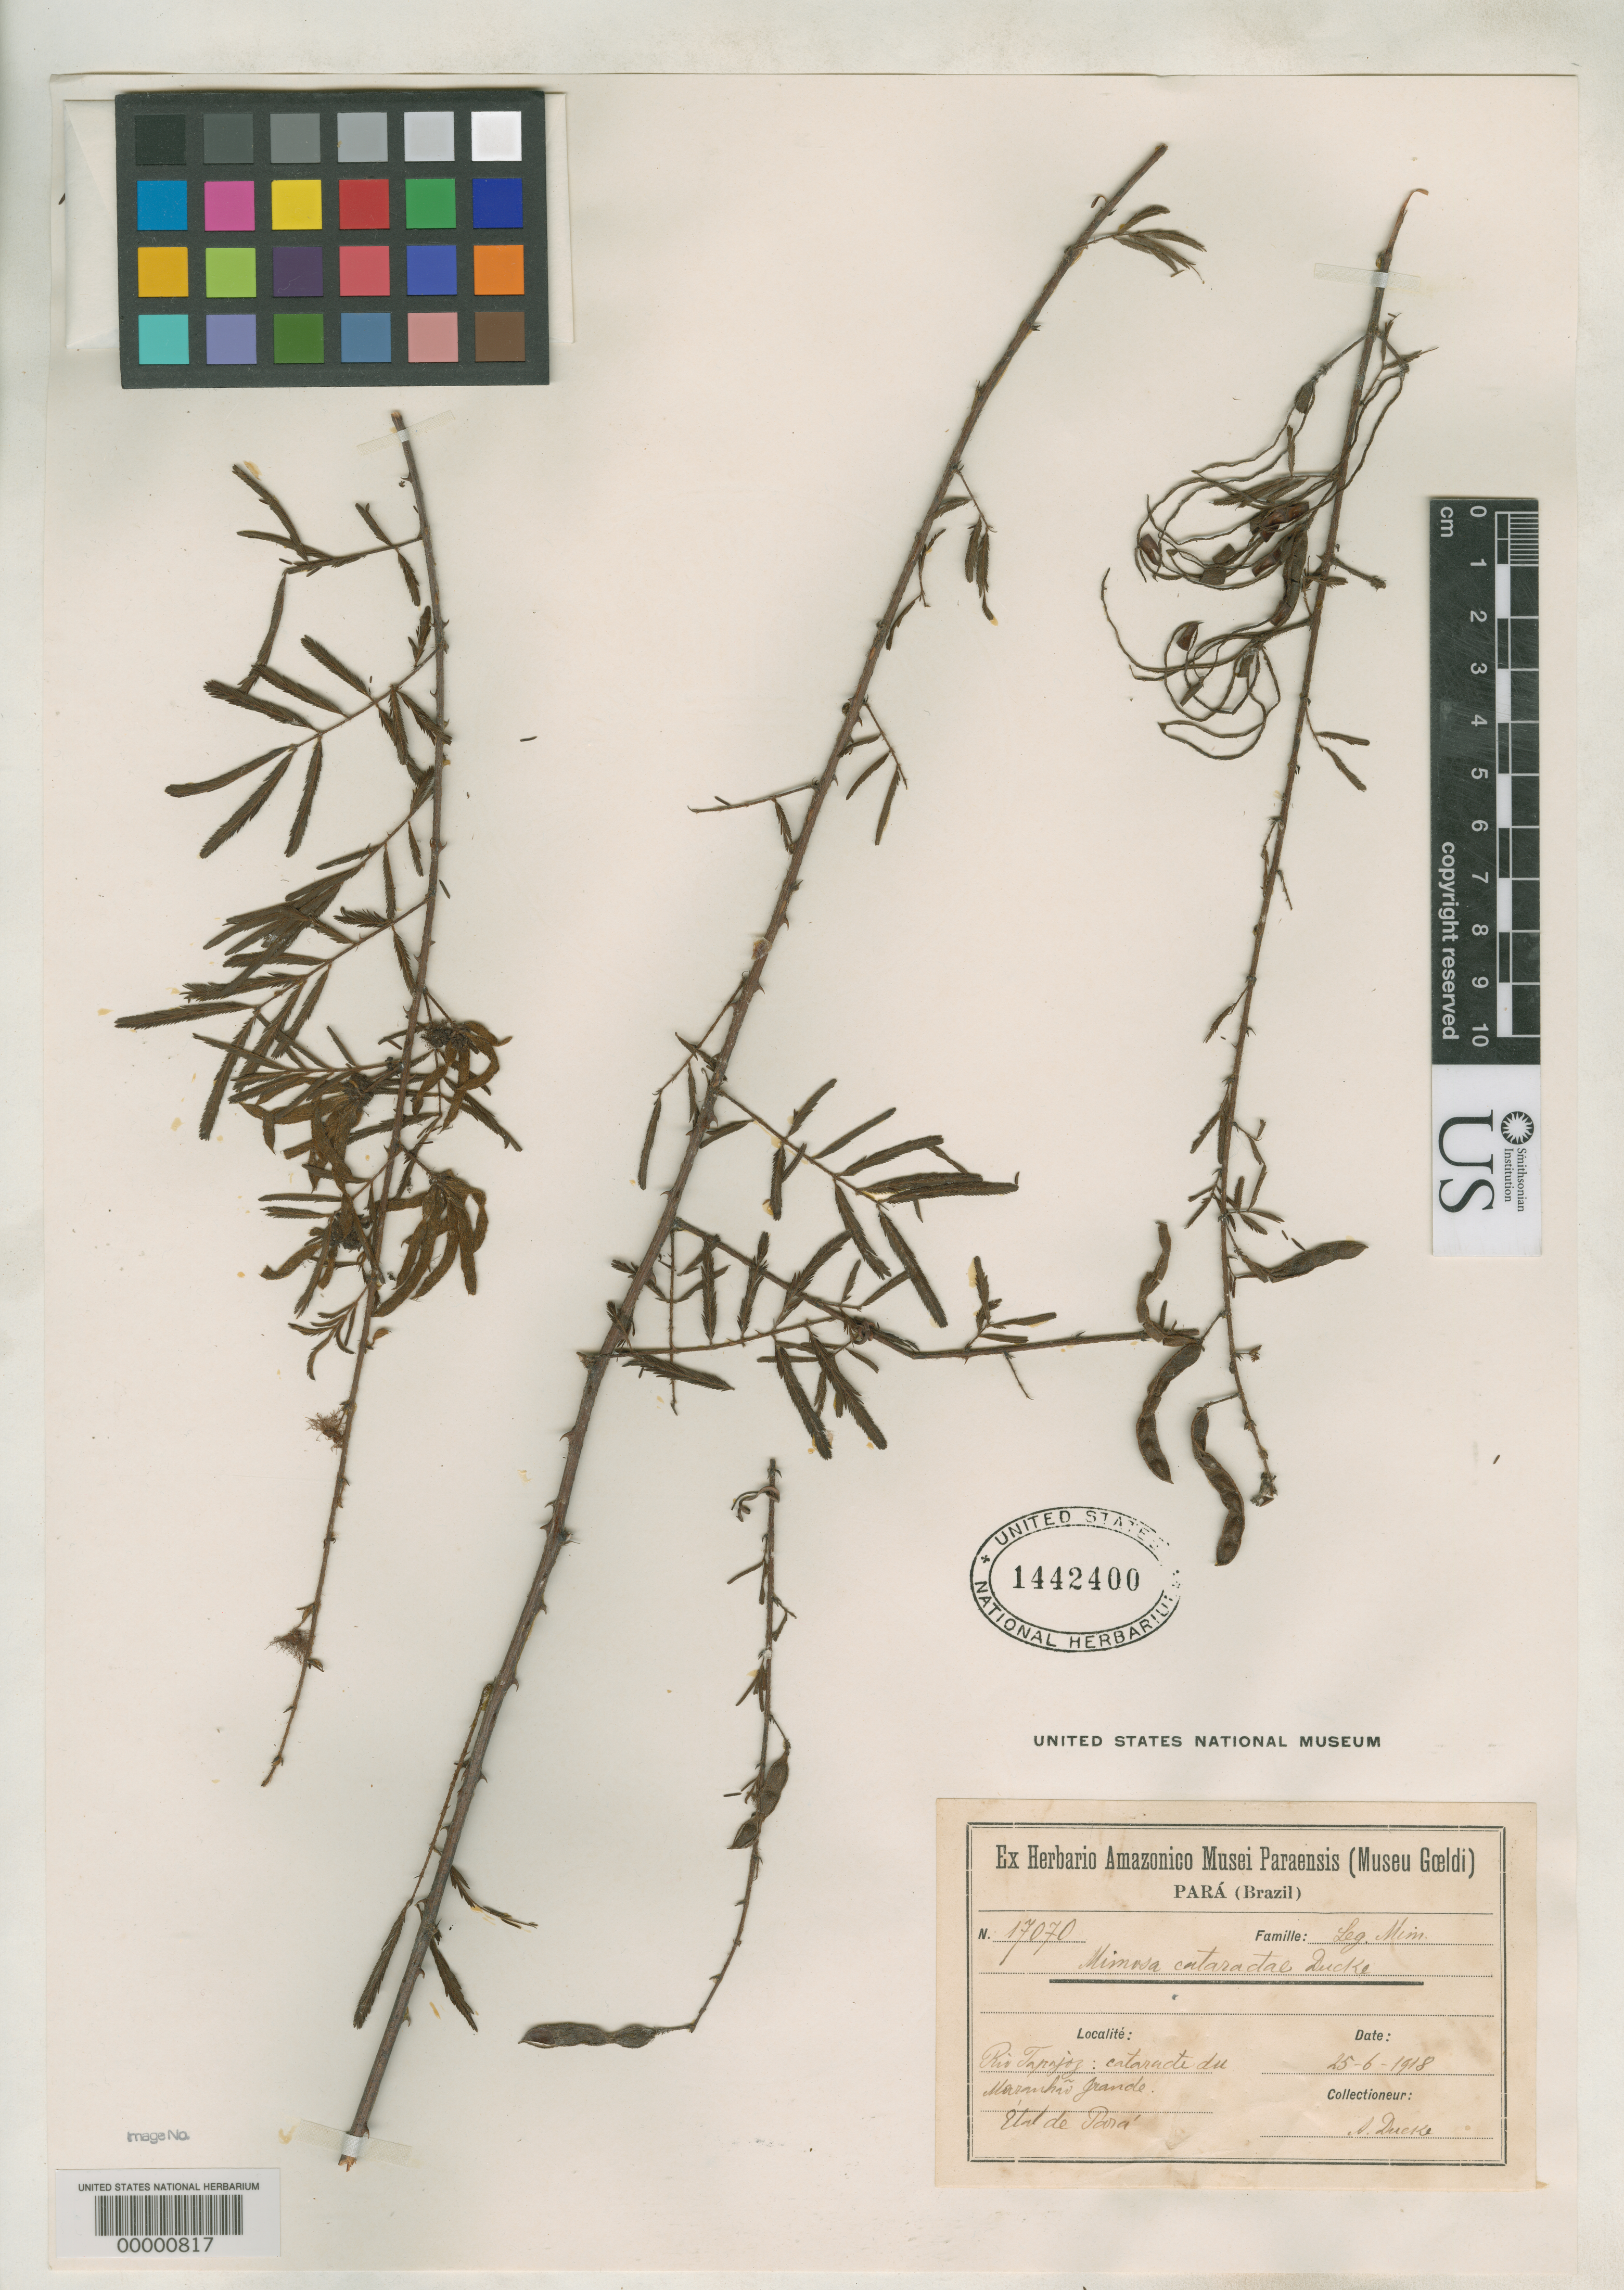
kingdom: Plantae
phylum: Tracheophyta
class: Magnoliopsida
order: Fabales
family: Fabaceae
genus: Mimosa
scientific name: Mimosa cataractae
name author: Ducke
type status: Isotype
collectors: A. Ducke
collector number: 17070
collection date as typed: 25 Jun 1918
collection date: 1918-06-25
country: Brazil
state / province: Pará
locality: Rio Tapajoz.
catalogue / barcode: US 1442400